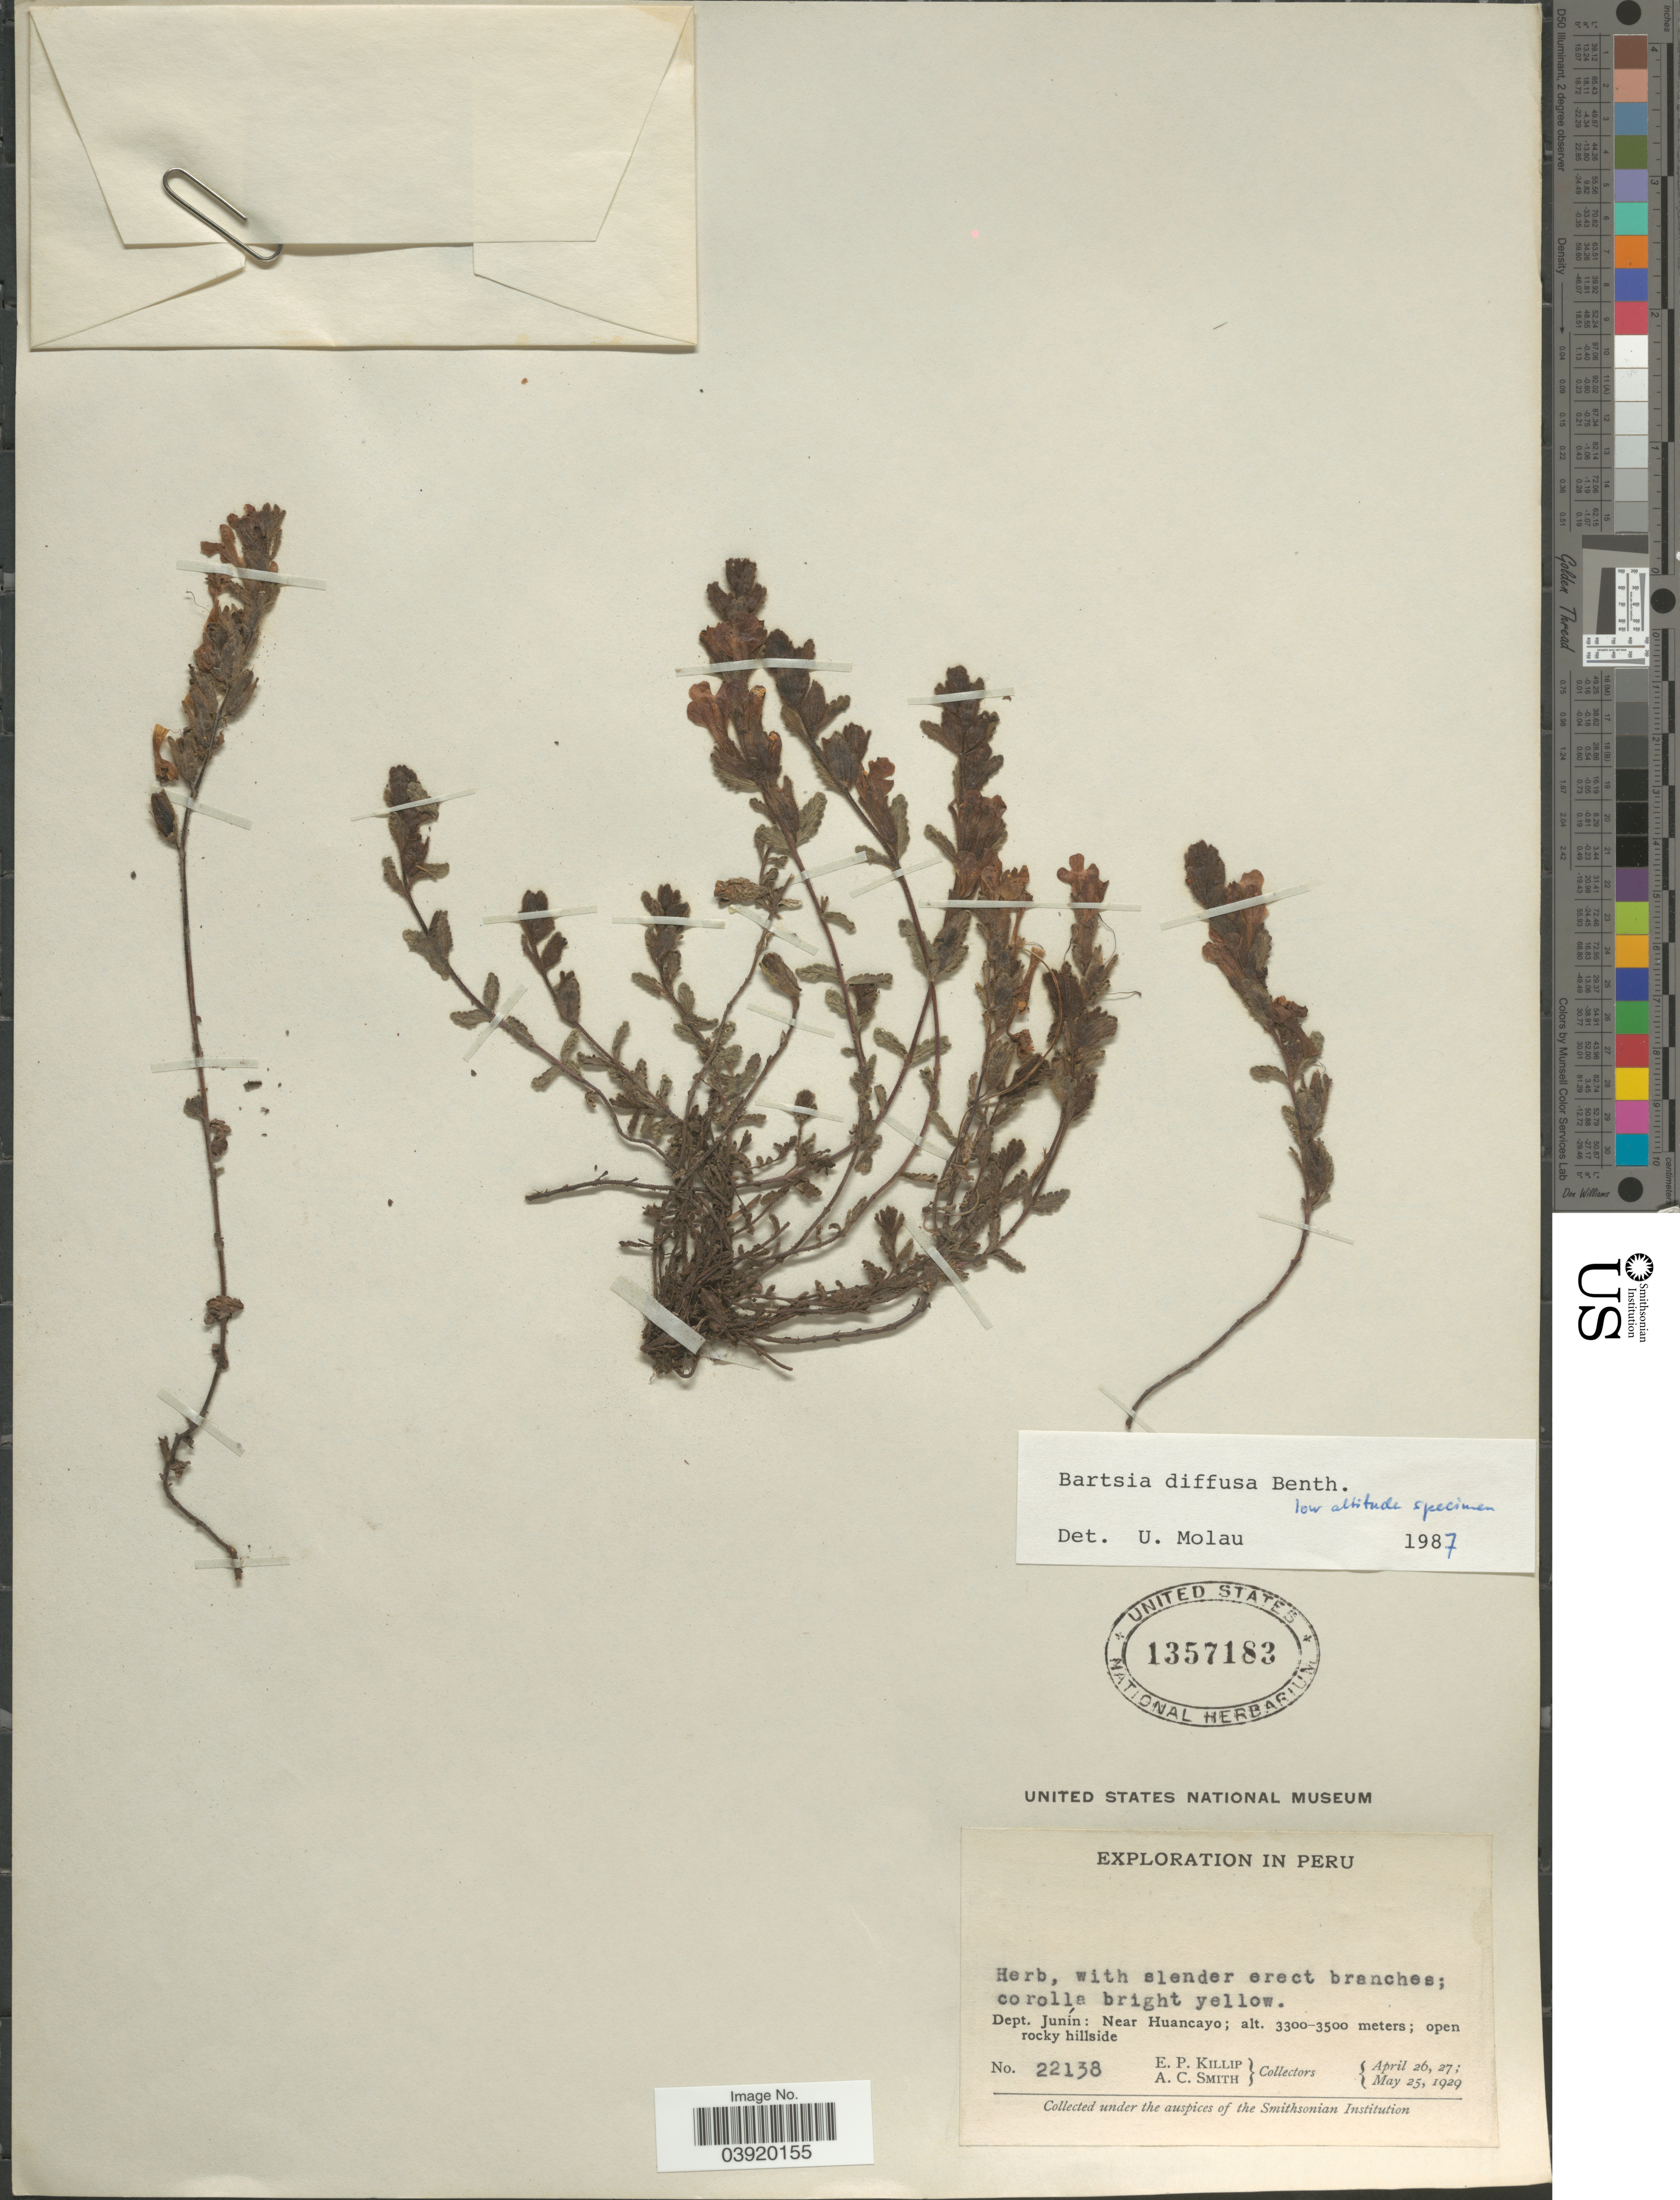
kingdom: Plantae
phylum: Tracheophyta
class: Magnoliopsida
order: Lamiales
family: Orobanchaceae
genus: Bartsia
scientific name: Bartsia diffusa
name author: Benth.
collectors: E. P. Killip & A. C. Smith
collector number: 22138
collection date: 1929-04-26/1929-05-25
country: Peru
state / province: Junín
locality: Dept. Junín: Near Huancayo.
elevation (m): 3300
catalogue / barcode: US 1357183